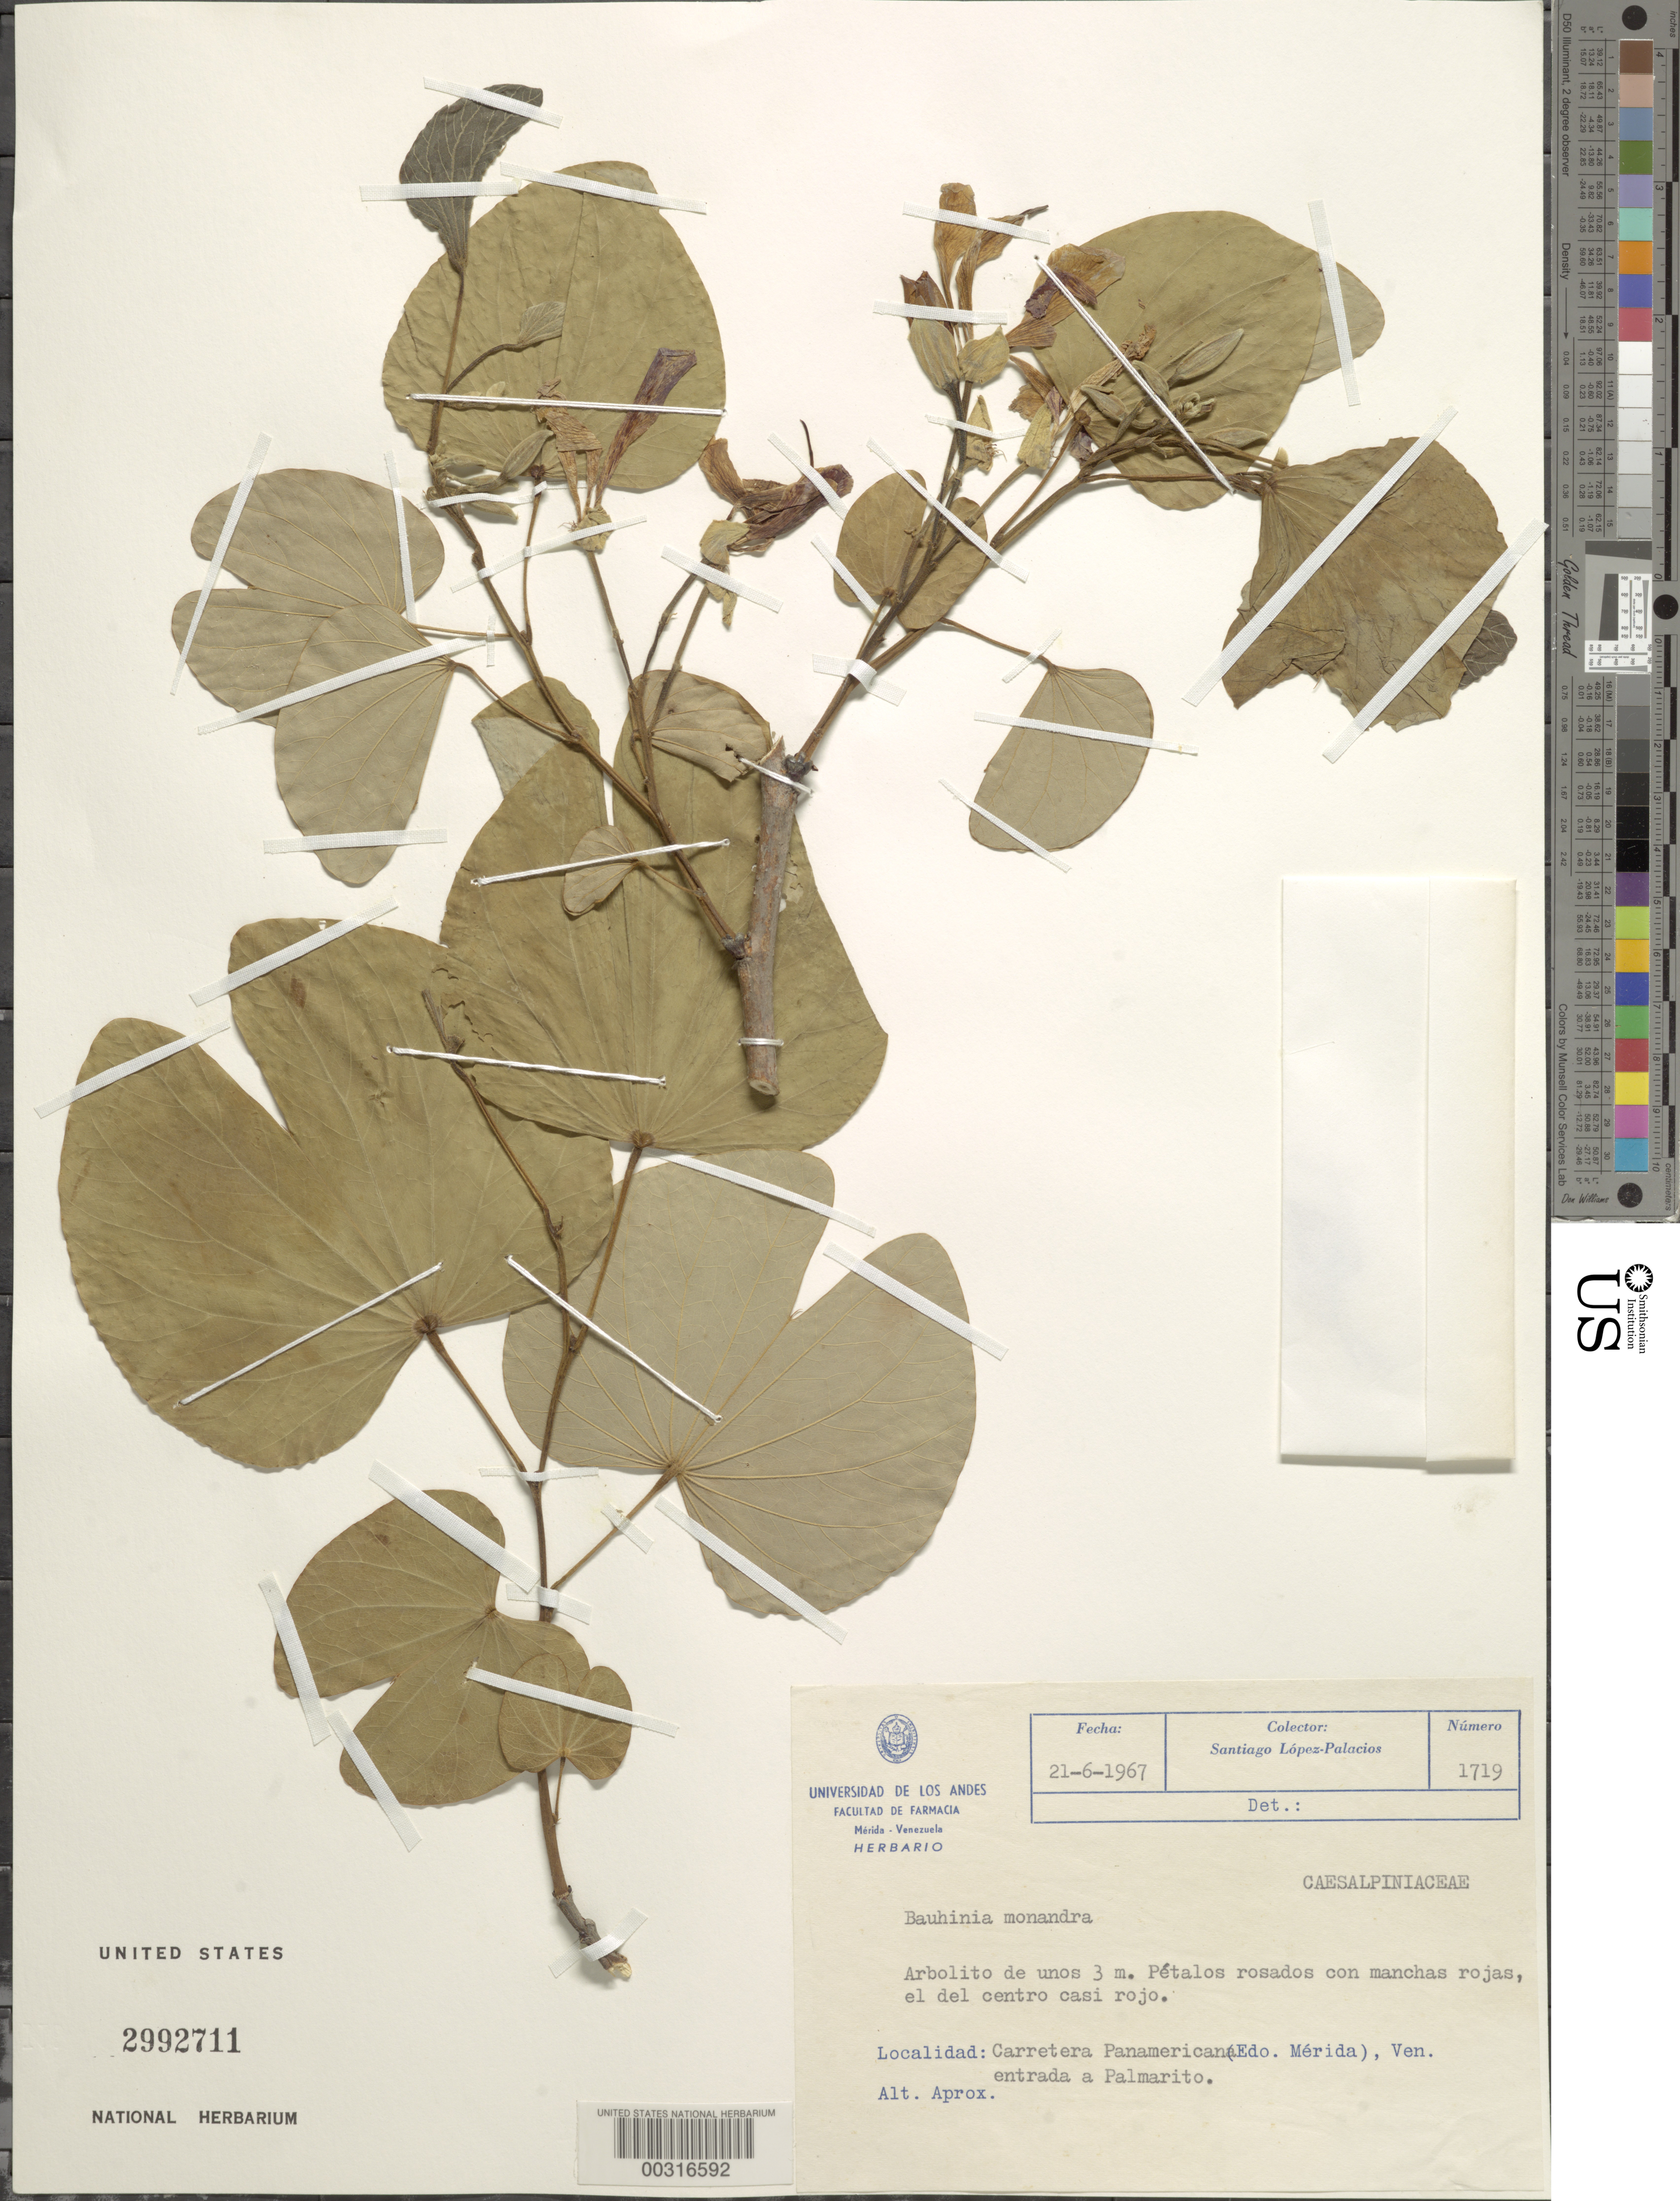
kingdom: Plantae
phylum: Tracheophyta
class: Magnoliopsida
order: Fabales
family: Fabaceae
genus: Bauhinia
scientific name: Bauhinia monandra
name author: Kurz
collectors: S. Lopez P.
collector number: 1719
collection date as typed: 21 Jun 1967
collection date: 1967-06-21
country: Venezuela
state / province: Mérida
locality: Panamerican highway, entrance to palmarito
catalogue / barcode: US 2992711